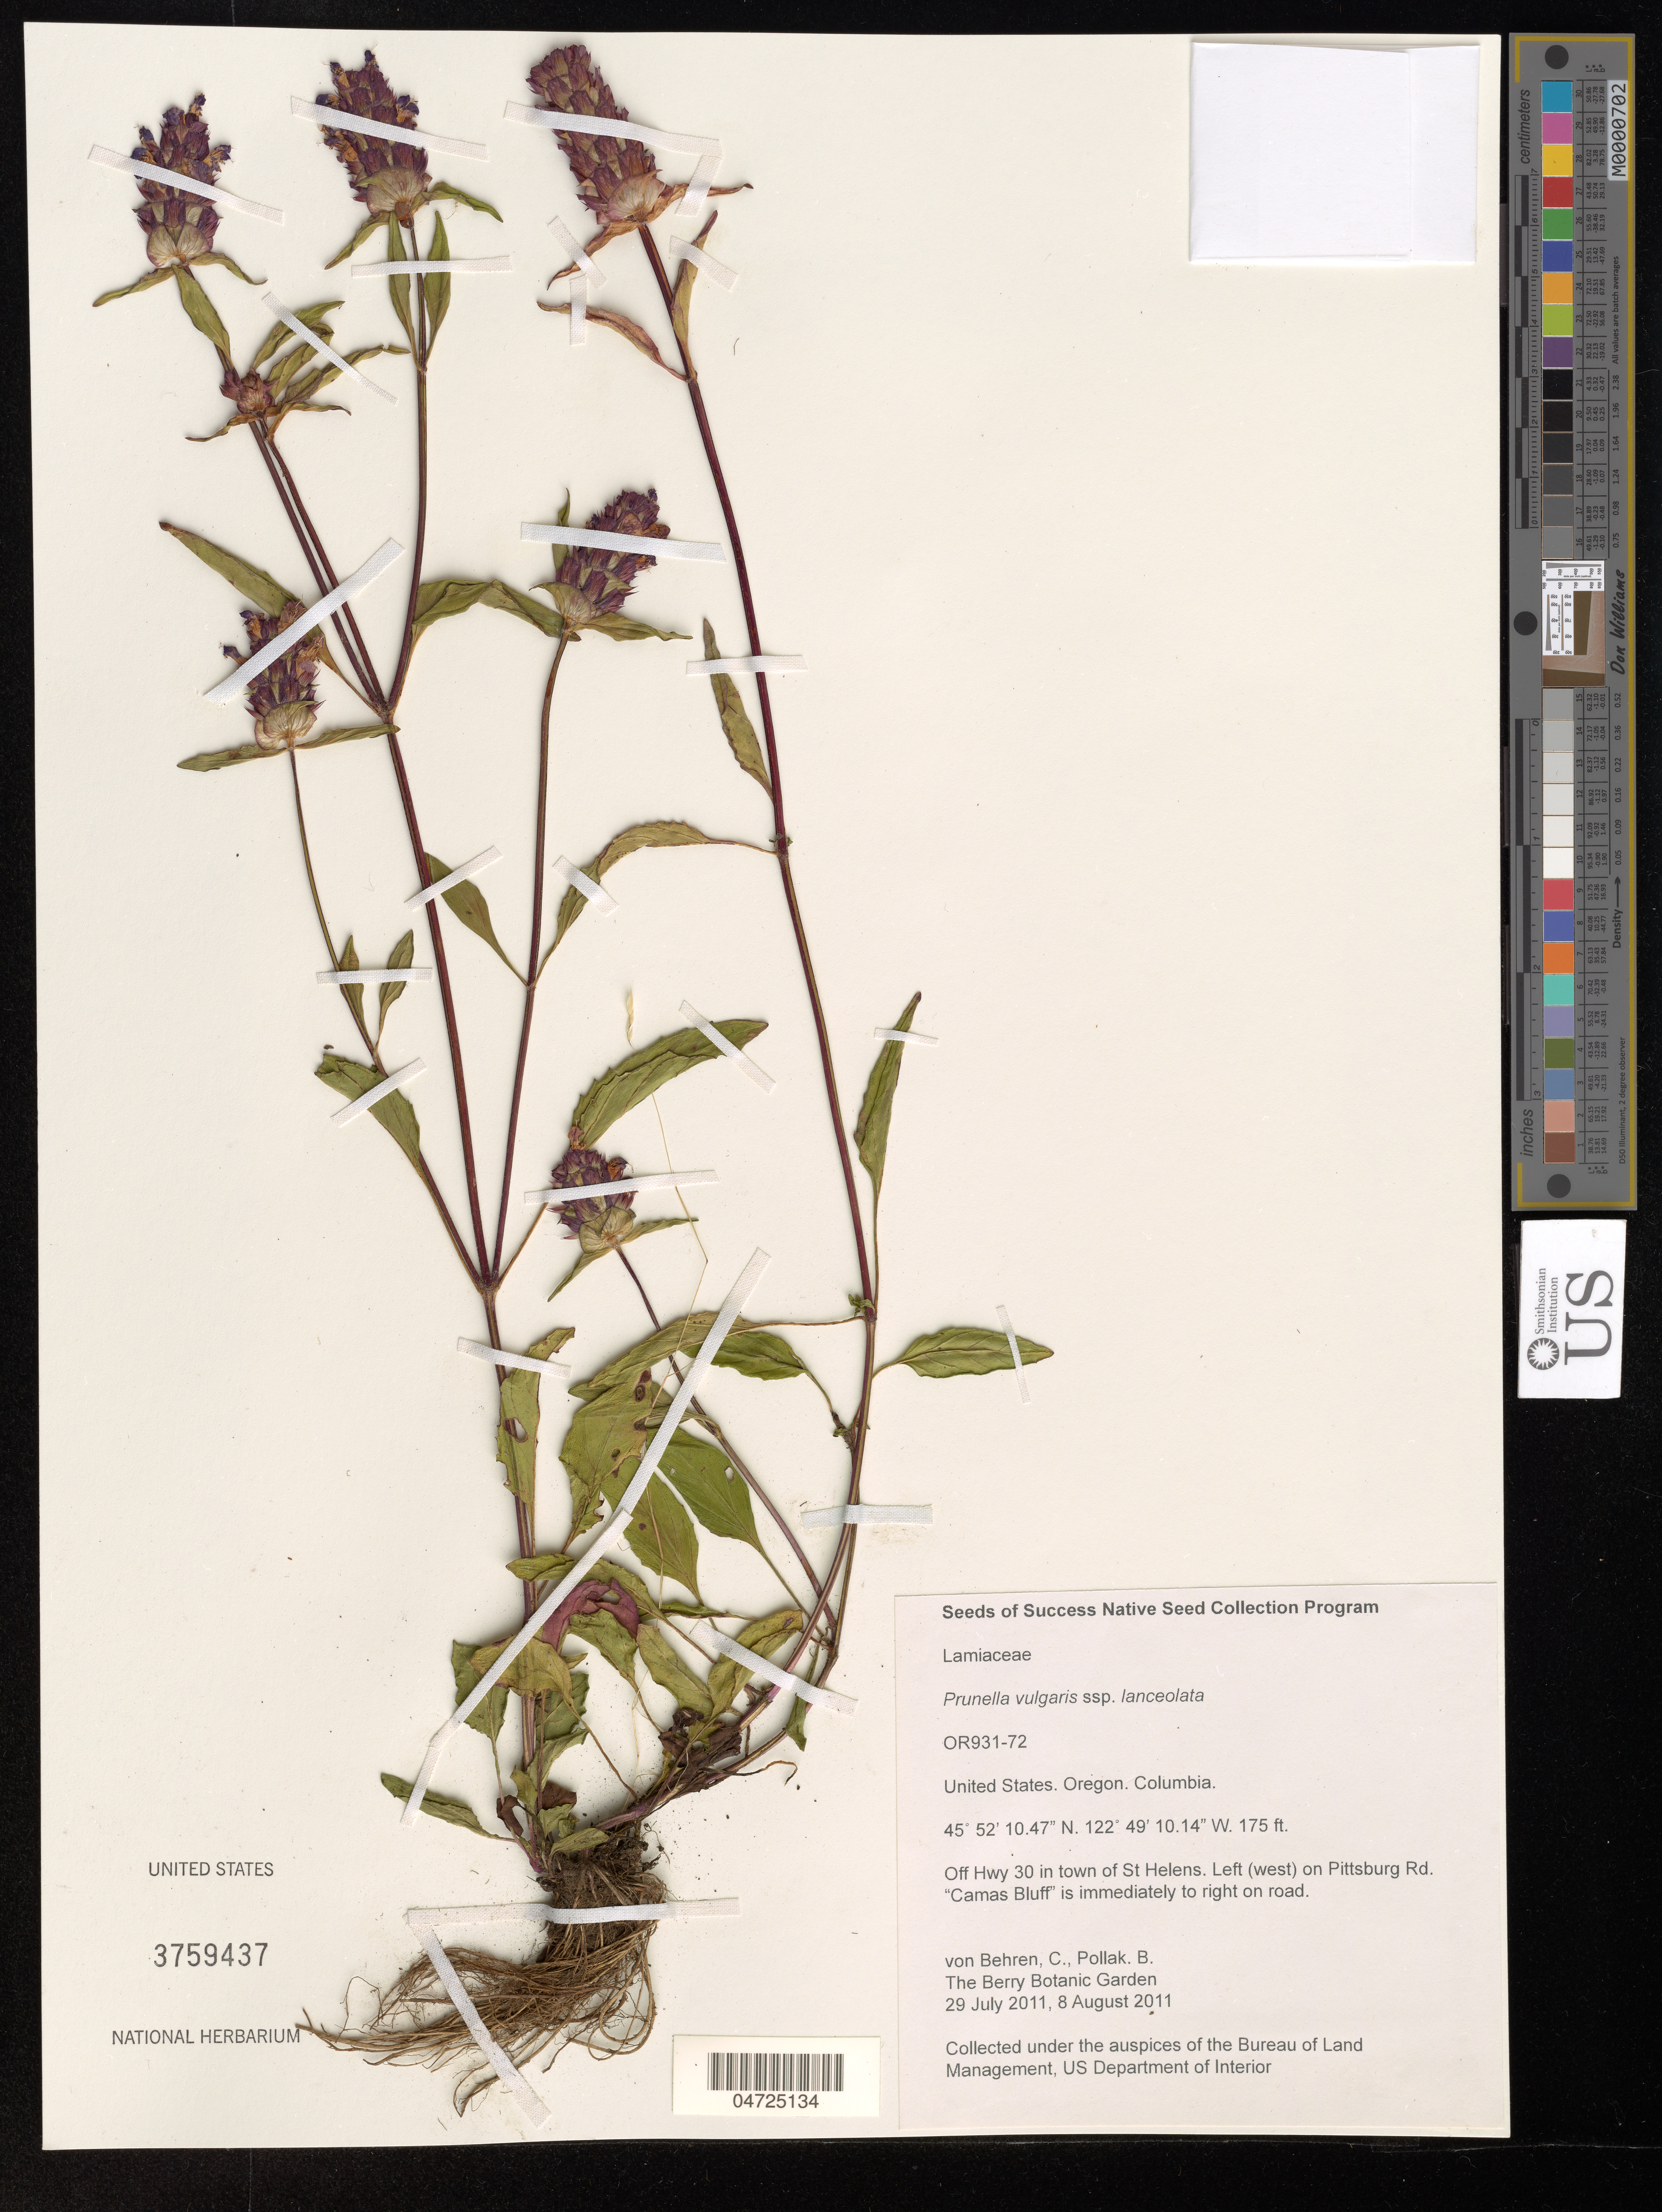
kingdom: Plantae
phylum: Tracheophyta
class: Magnoliopsida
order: Lamiales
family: Lamiaceae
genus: Prunella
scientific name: Prunella vulgaris subsp. lanceolata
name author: (W.P.C. Barton) Piper & Beattie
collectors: C. Behren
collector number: OR931-72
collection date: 2011-07-26/2011-08-08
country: United States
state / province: Oregon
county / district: Columbia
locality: Columbia. Off Hwy 30 in town of St Helens. Left (west) on Pittsburg Rd. "Camas Bluff" is immediately to right on road.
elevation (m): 53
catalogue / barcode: US 3759437